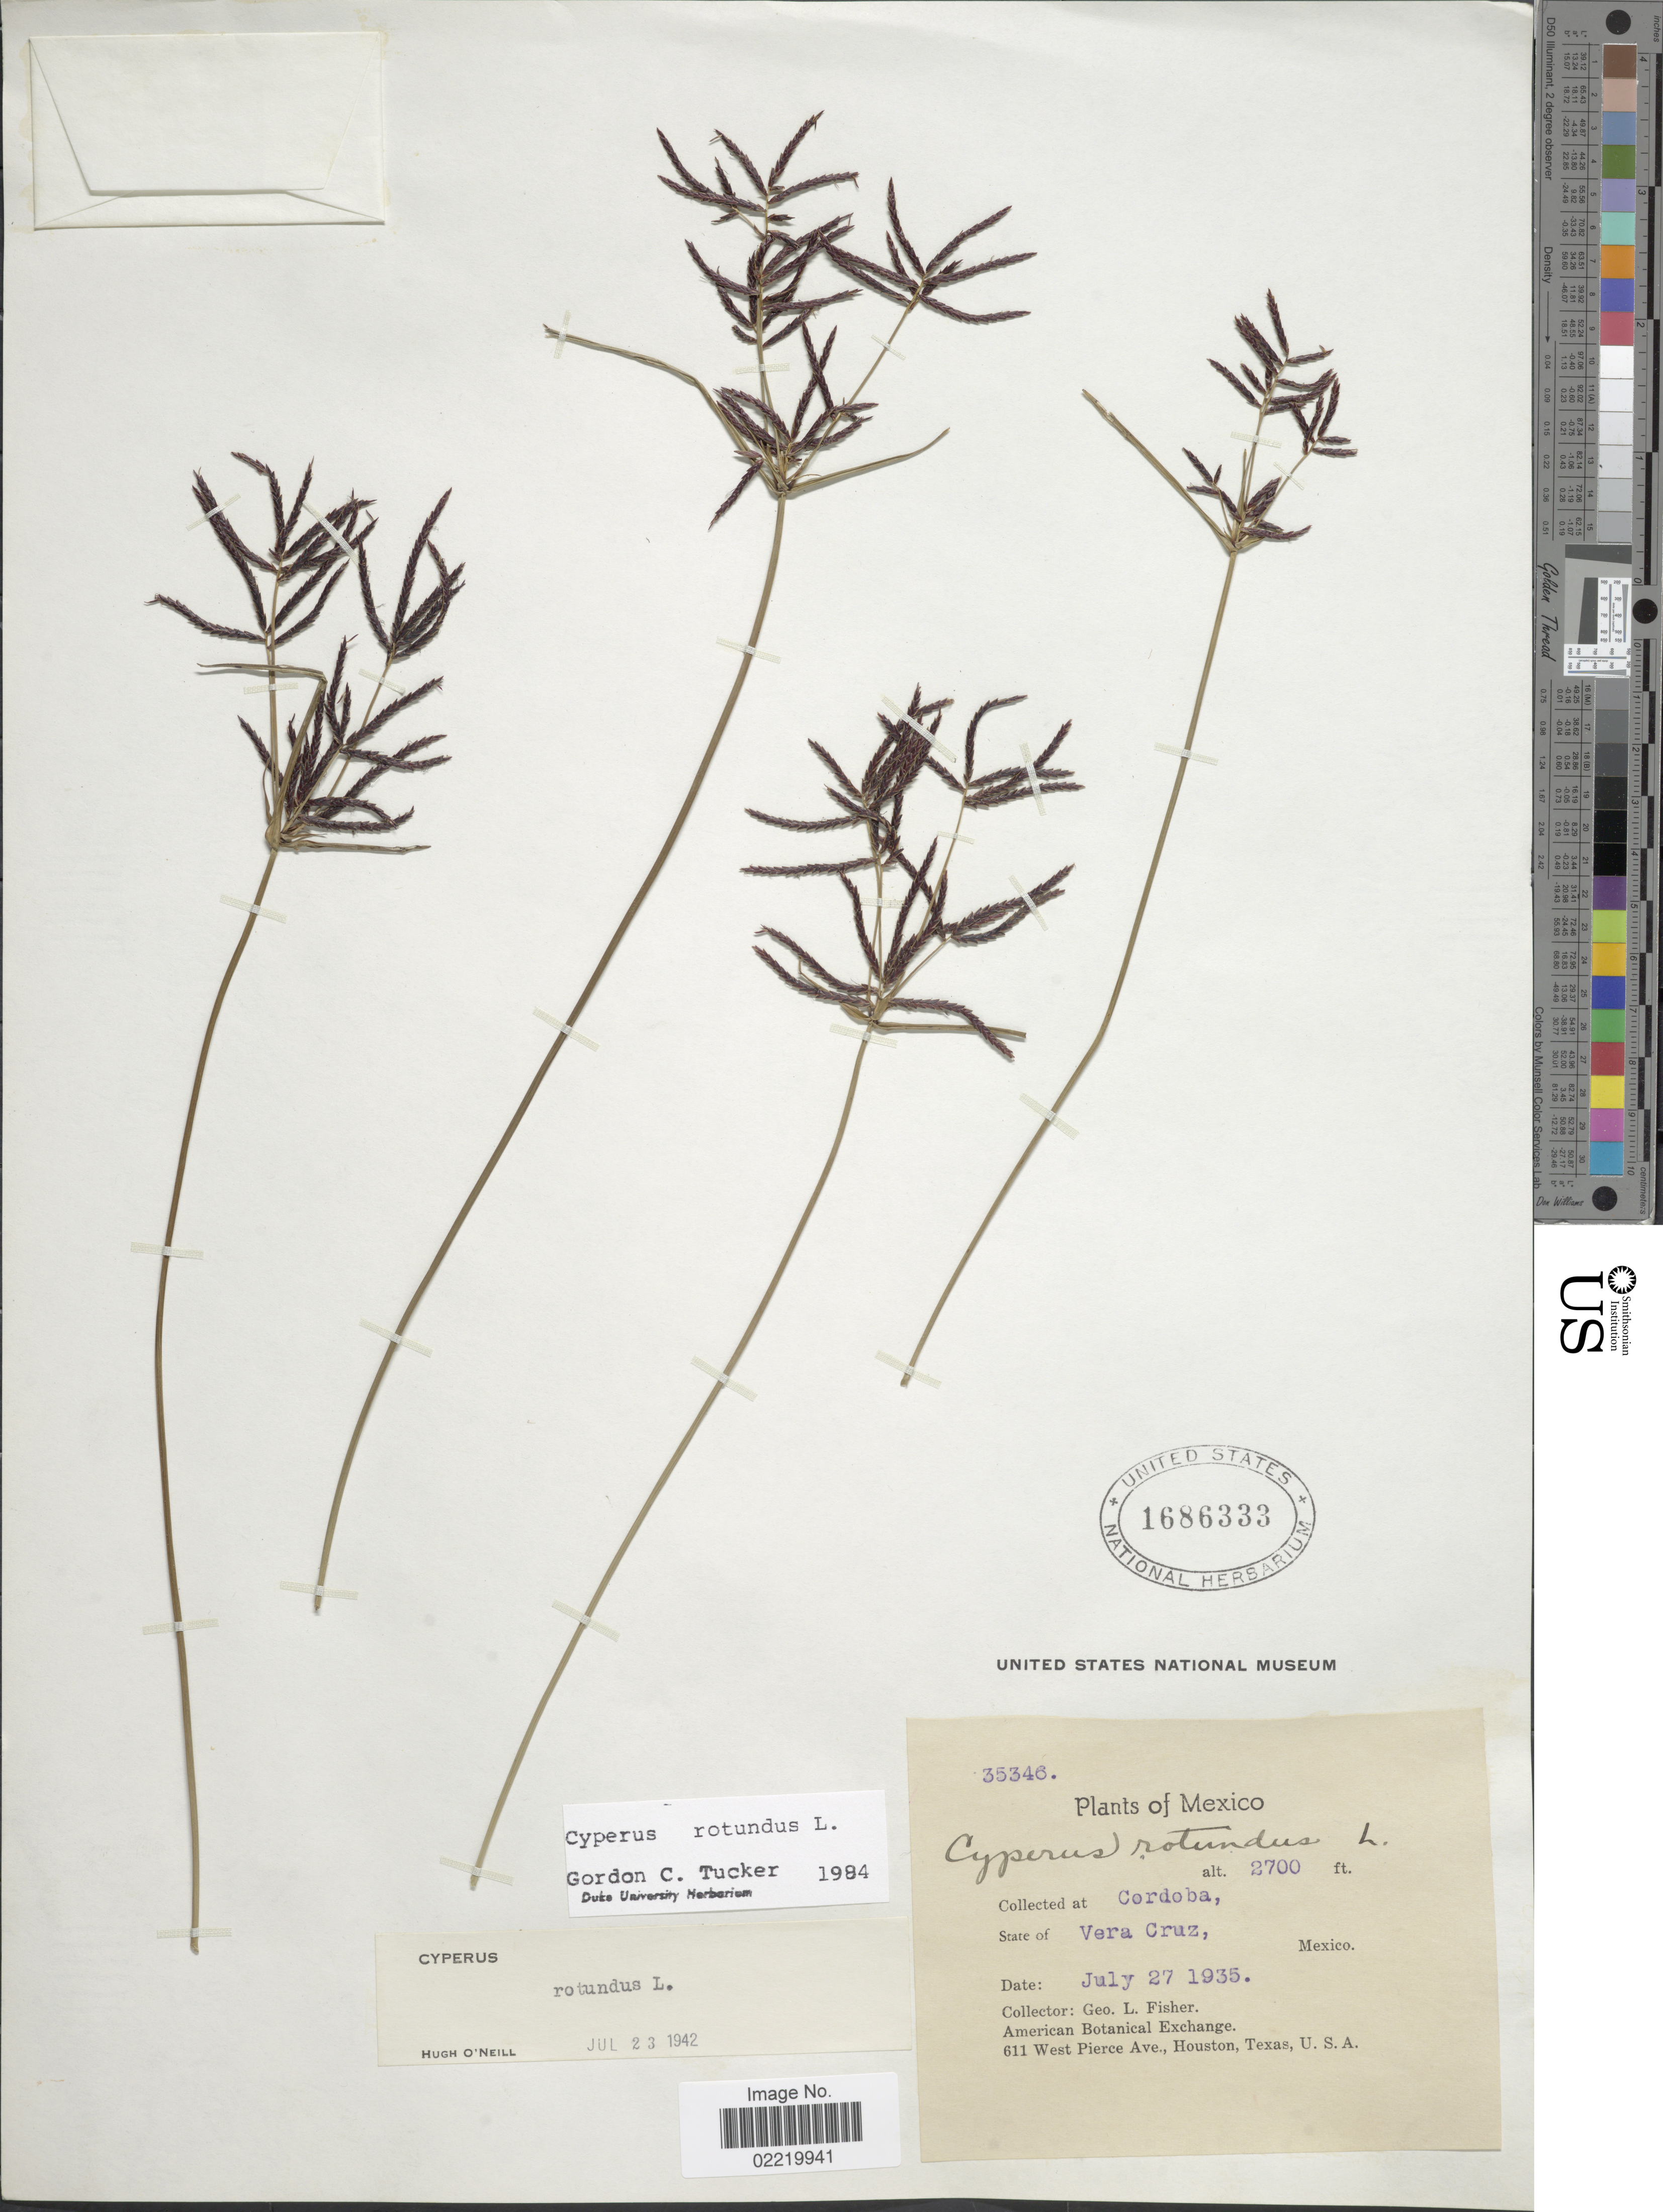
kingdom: Plantae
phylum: Tracheophyta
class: Liliopsida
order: Poales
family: Cyperaceae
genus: Cyperus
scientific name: Cyperus rotundus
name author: L.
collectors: G. L. Fisher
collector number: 35346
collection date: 1935-07-27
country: Mexico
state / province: Veracruz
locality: Cordoba, Vera Cruz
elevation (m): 823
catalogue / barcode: US 1686333